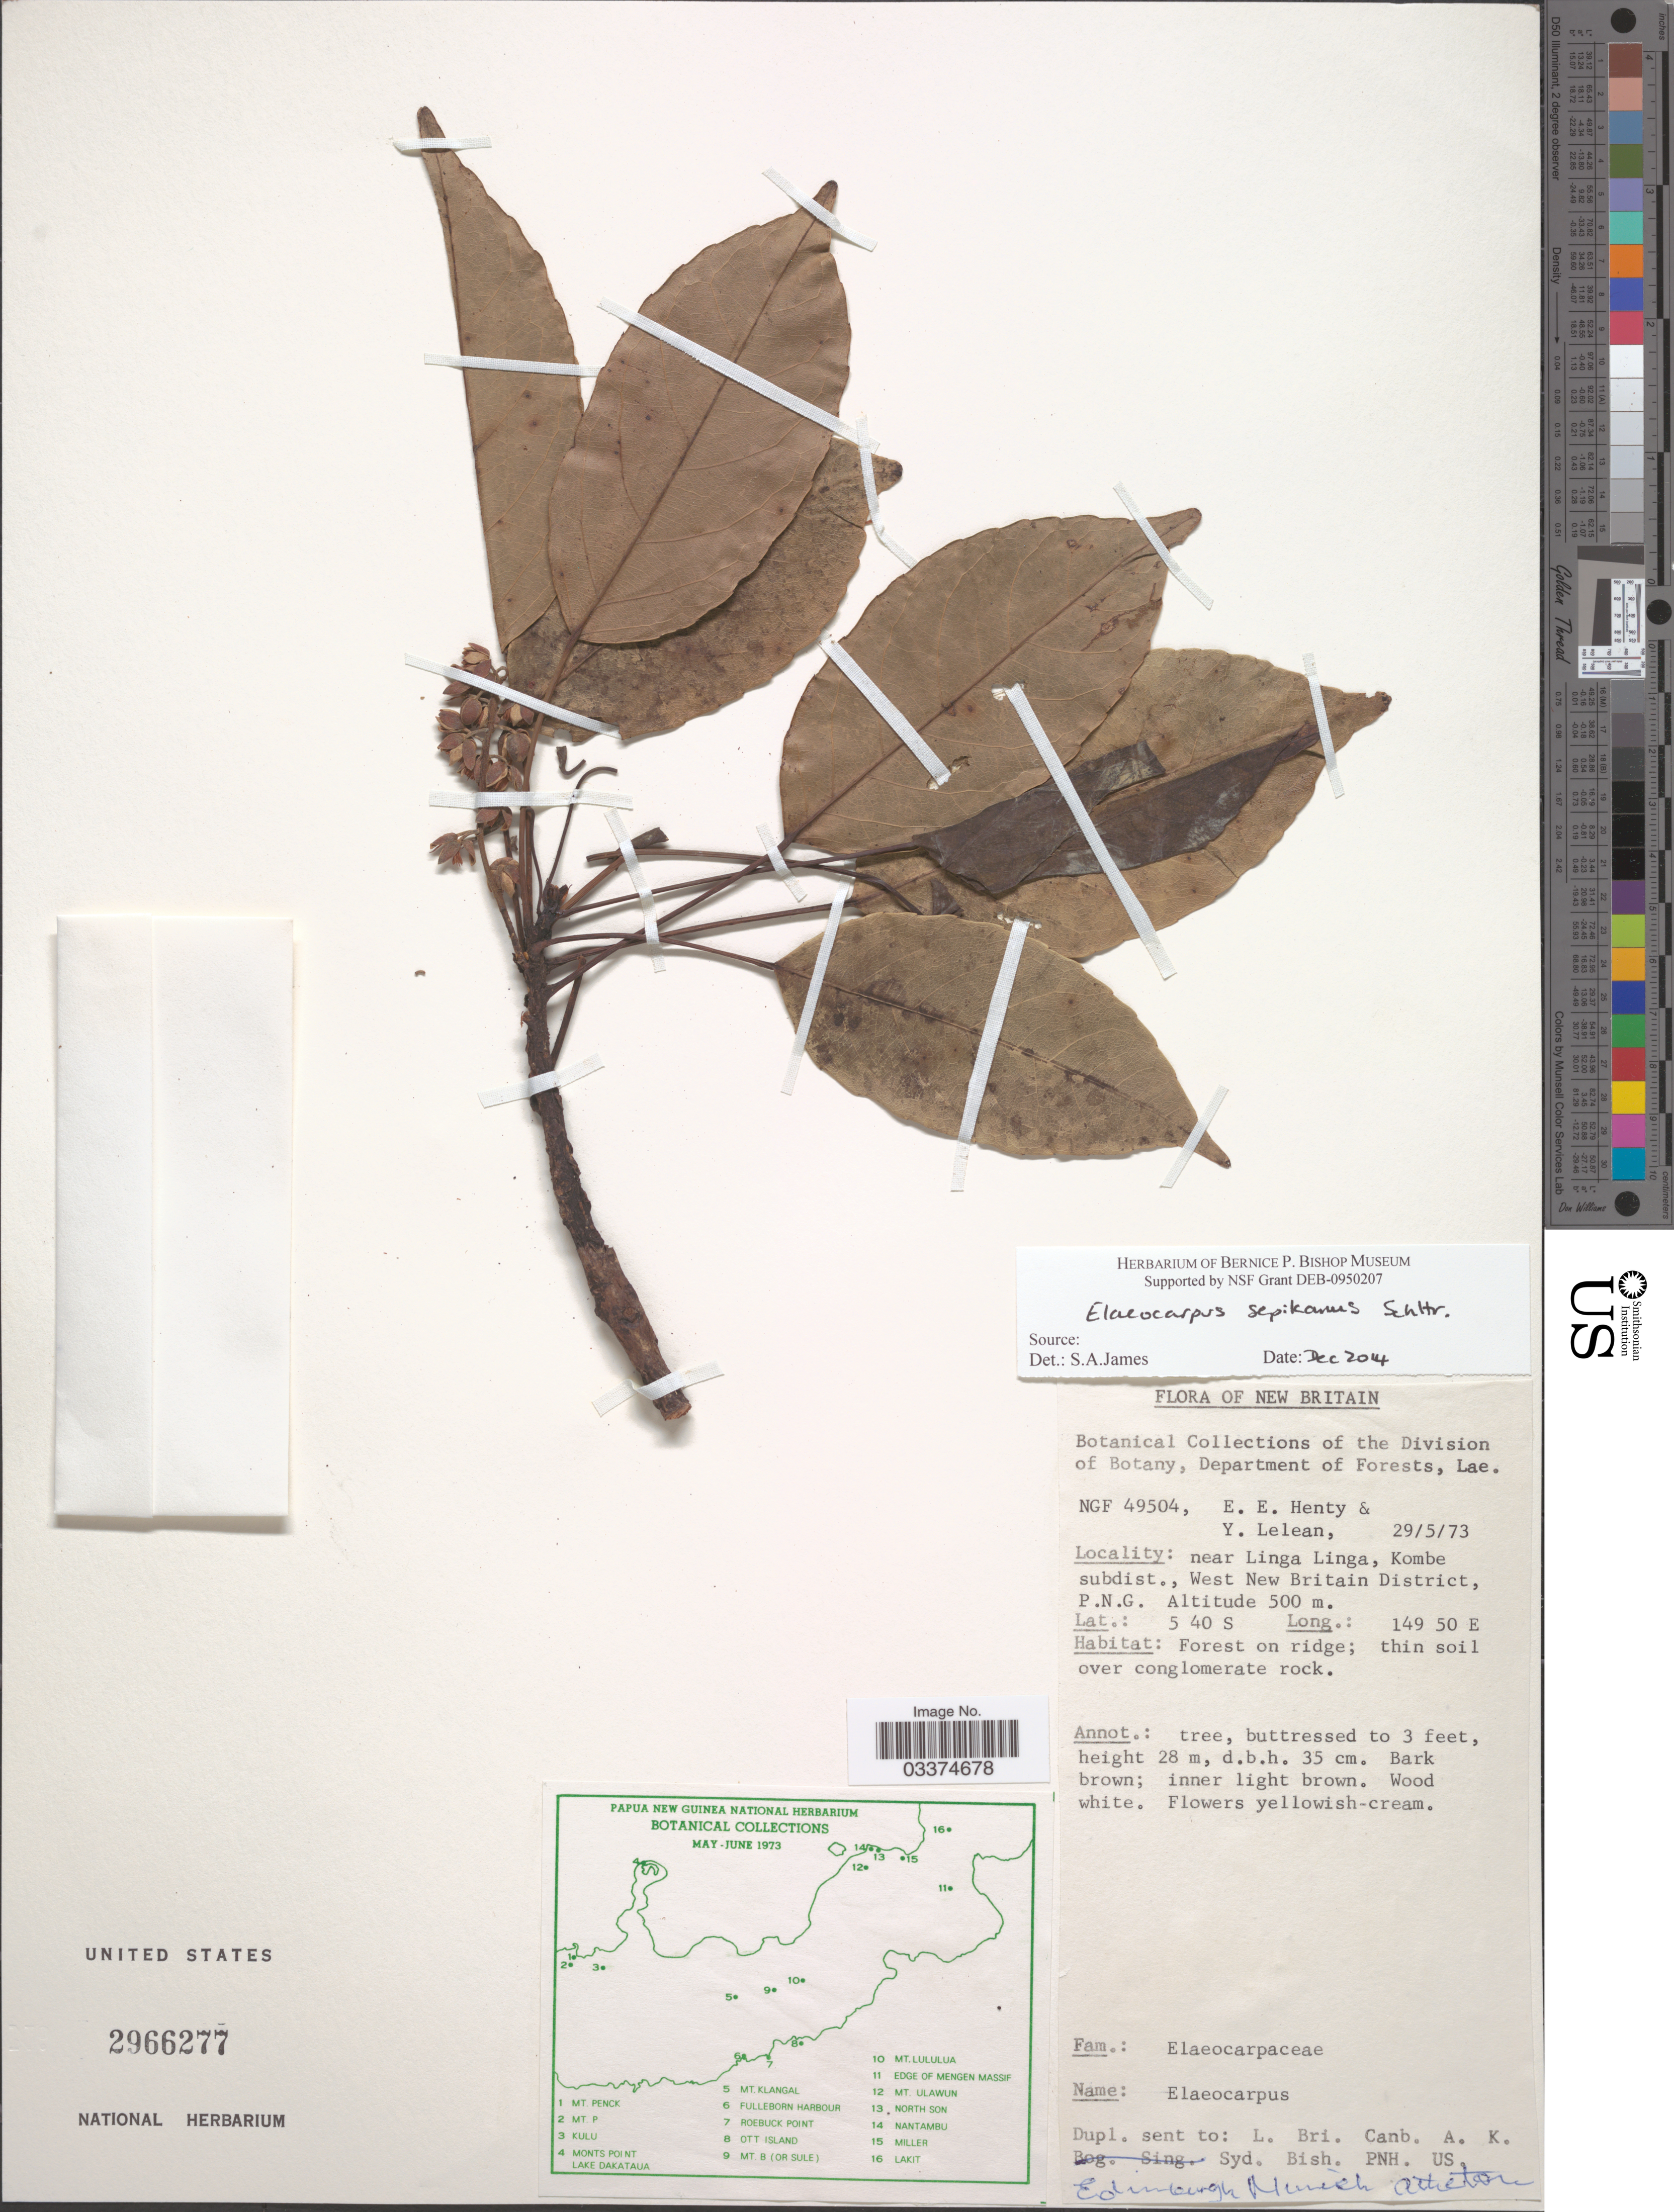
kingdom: Plantae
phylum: Tracheophyta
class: Magnoliopsida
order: Oxalidales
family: Elaeocarpaceae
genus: Elaeocarpus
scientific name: Elaeocarpus sepikanus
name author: Schltr.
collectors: E. Henty & Y. Lelean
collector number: NGF 49504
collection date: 1973-05-29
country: Papua New Guinea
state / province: West New Britain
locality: New Britain. Near Linga Linga, Kombe subdist., West New Britain District, P.N.G.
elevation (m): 500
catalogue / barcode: US 2966277